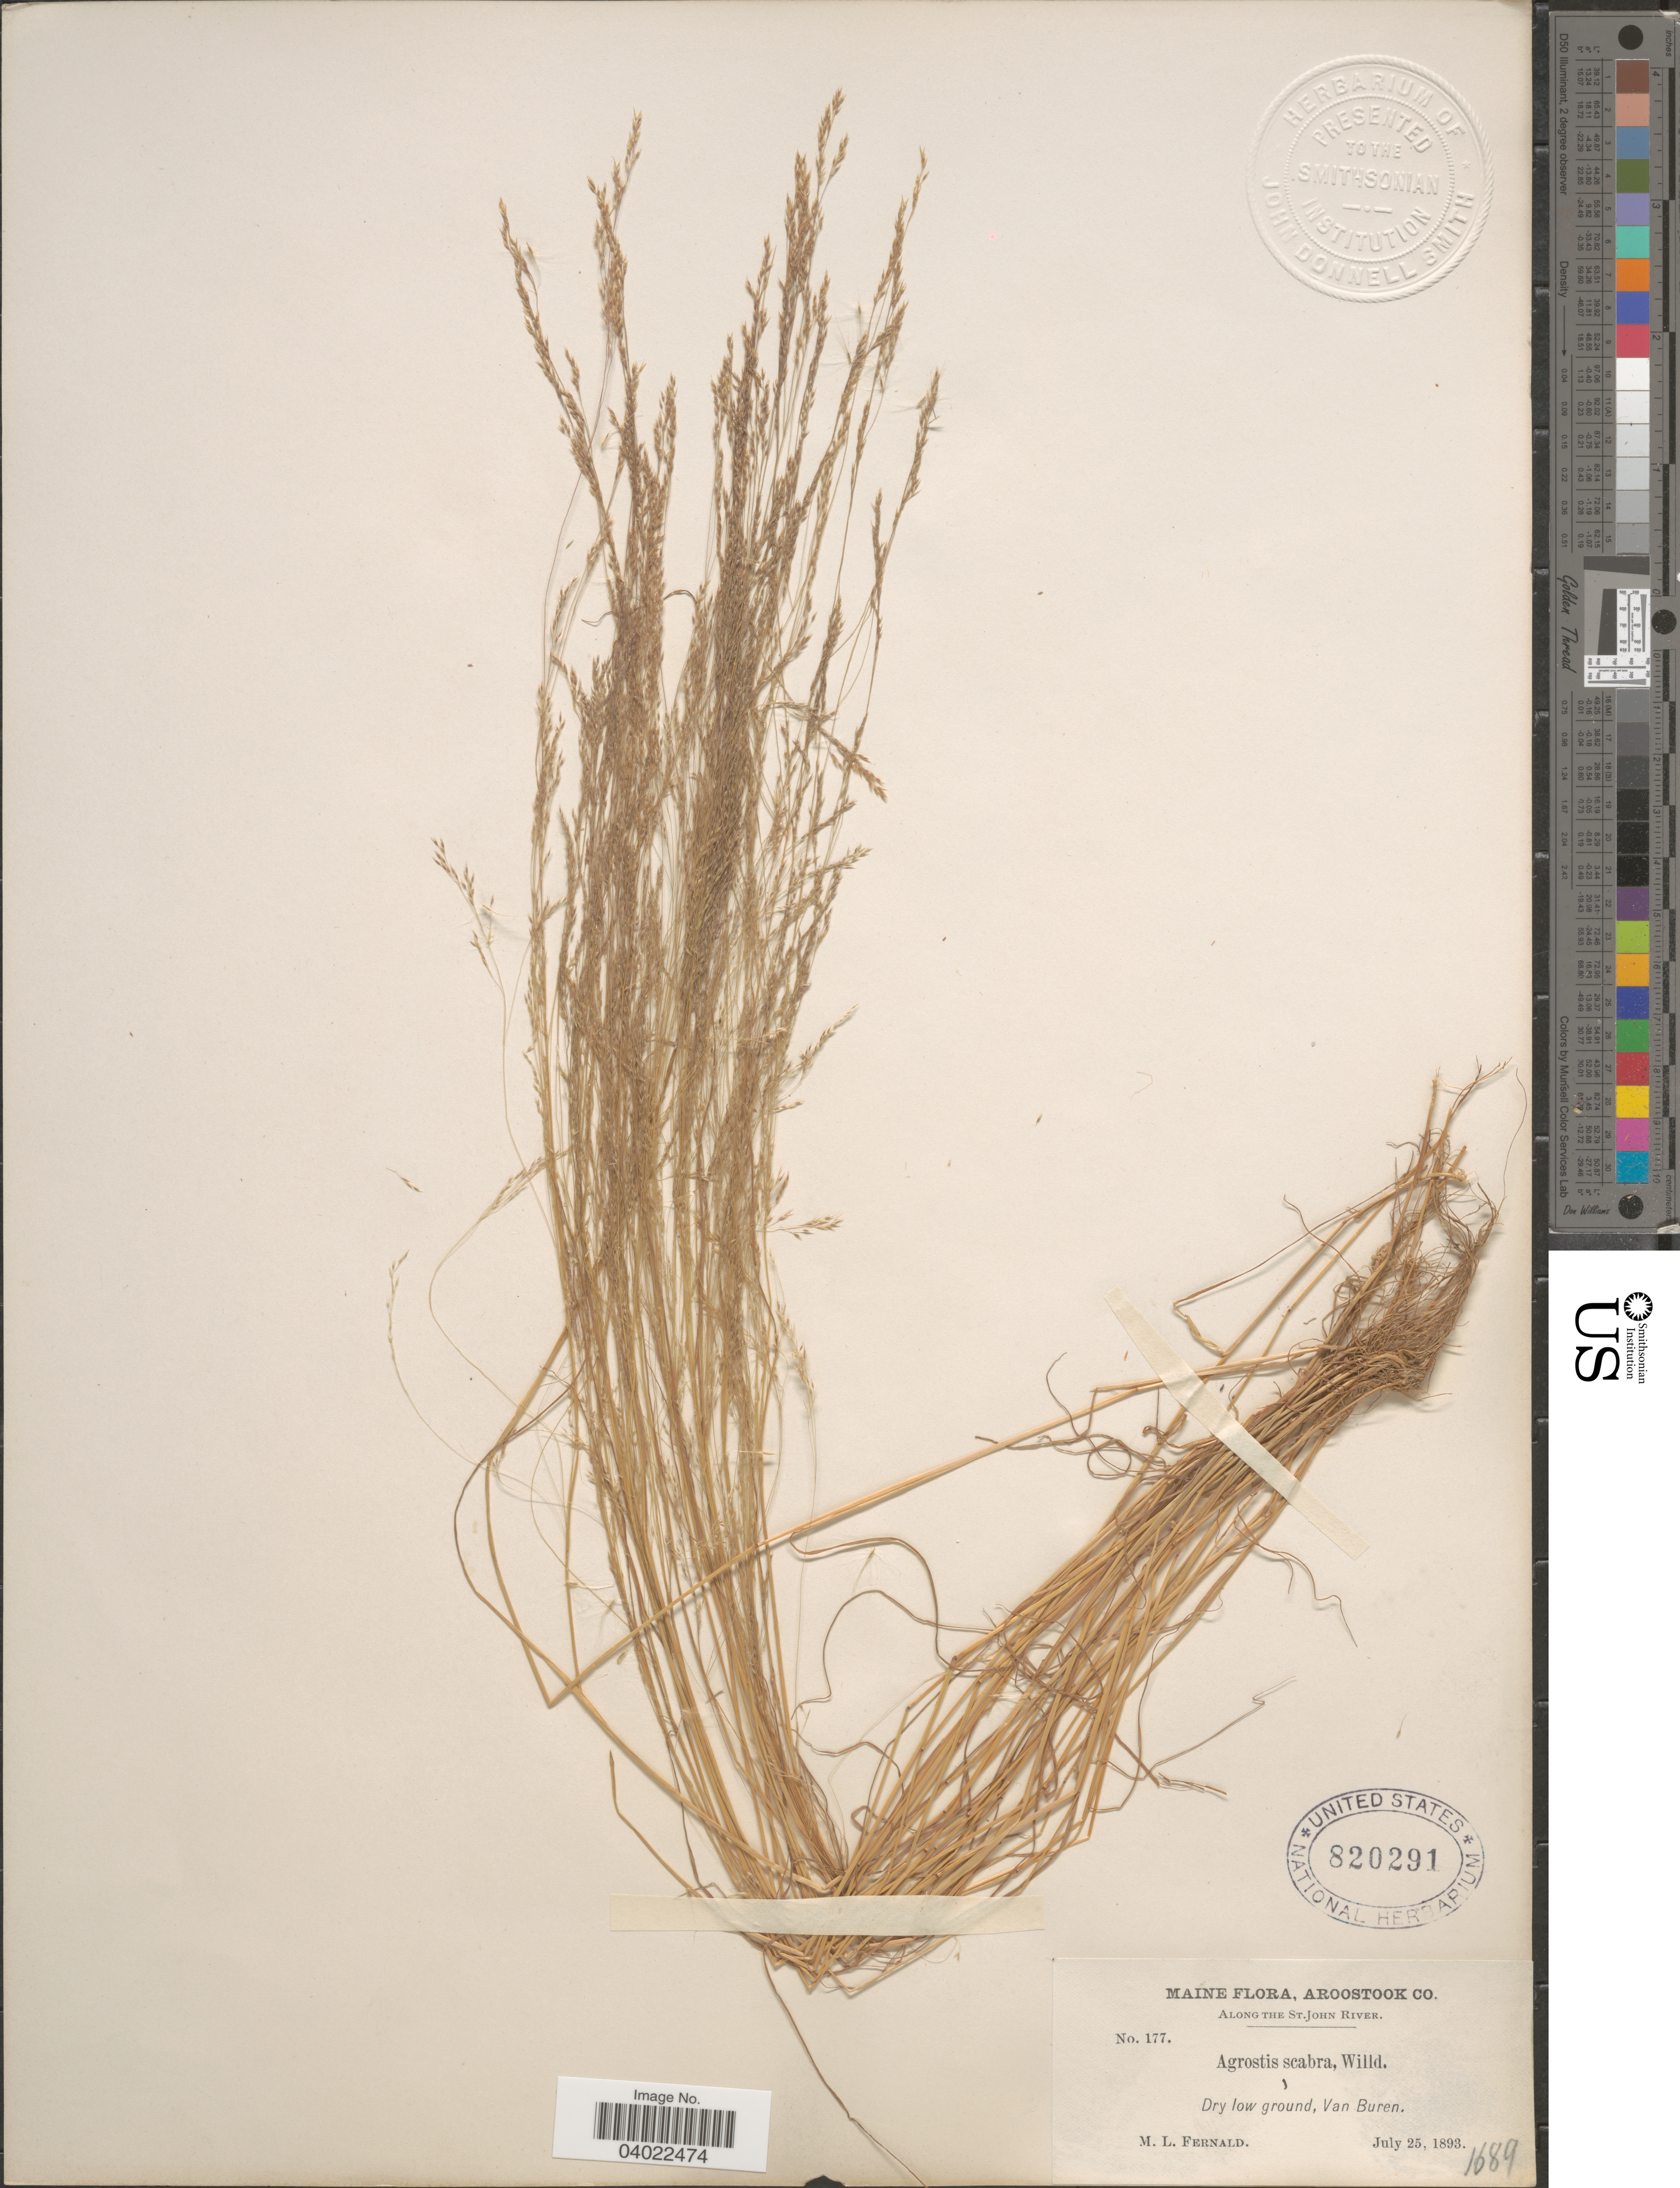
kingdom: Plantae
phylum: Tracheophyta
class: Liliopsida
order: Poales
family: Poaceae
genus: Agrostis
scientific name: Agrostis scabra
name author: Willd.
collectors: M. L. Fernald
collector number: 177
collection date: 1893-07-25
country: United States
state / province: Maine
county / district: Aroostook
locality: Along the St. John River. Dry low ground, Van Buren.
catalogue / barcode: US 820291